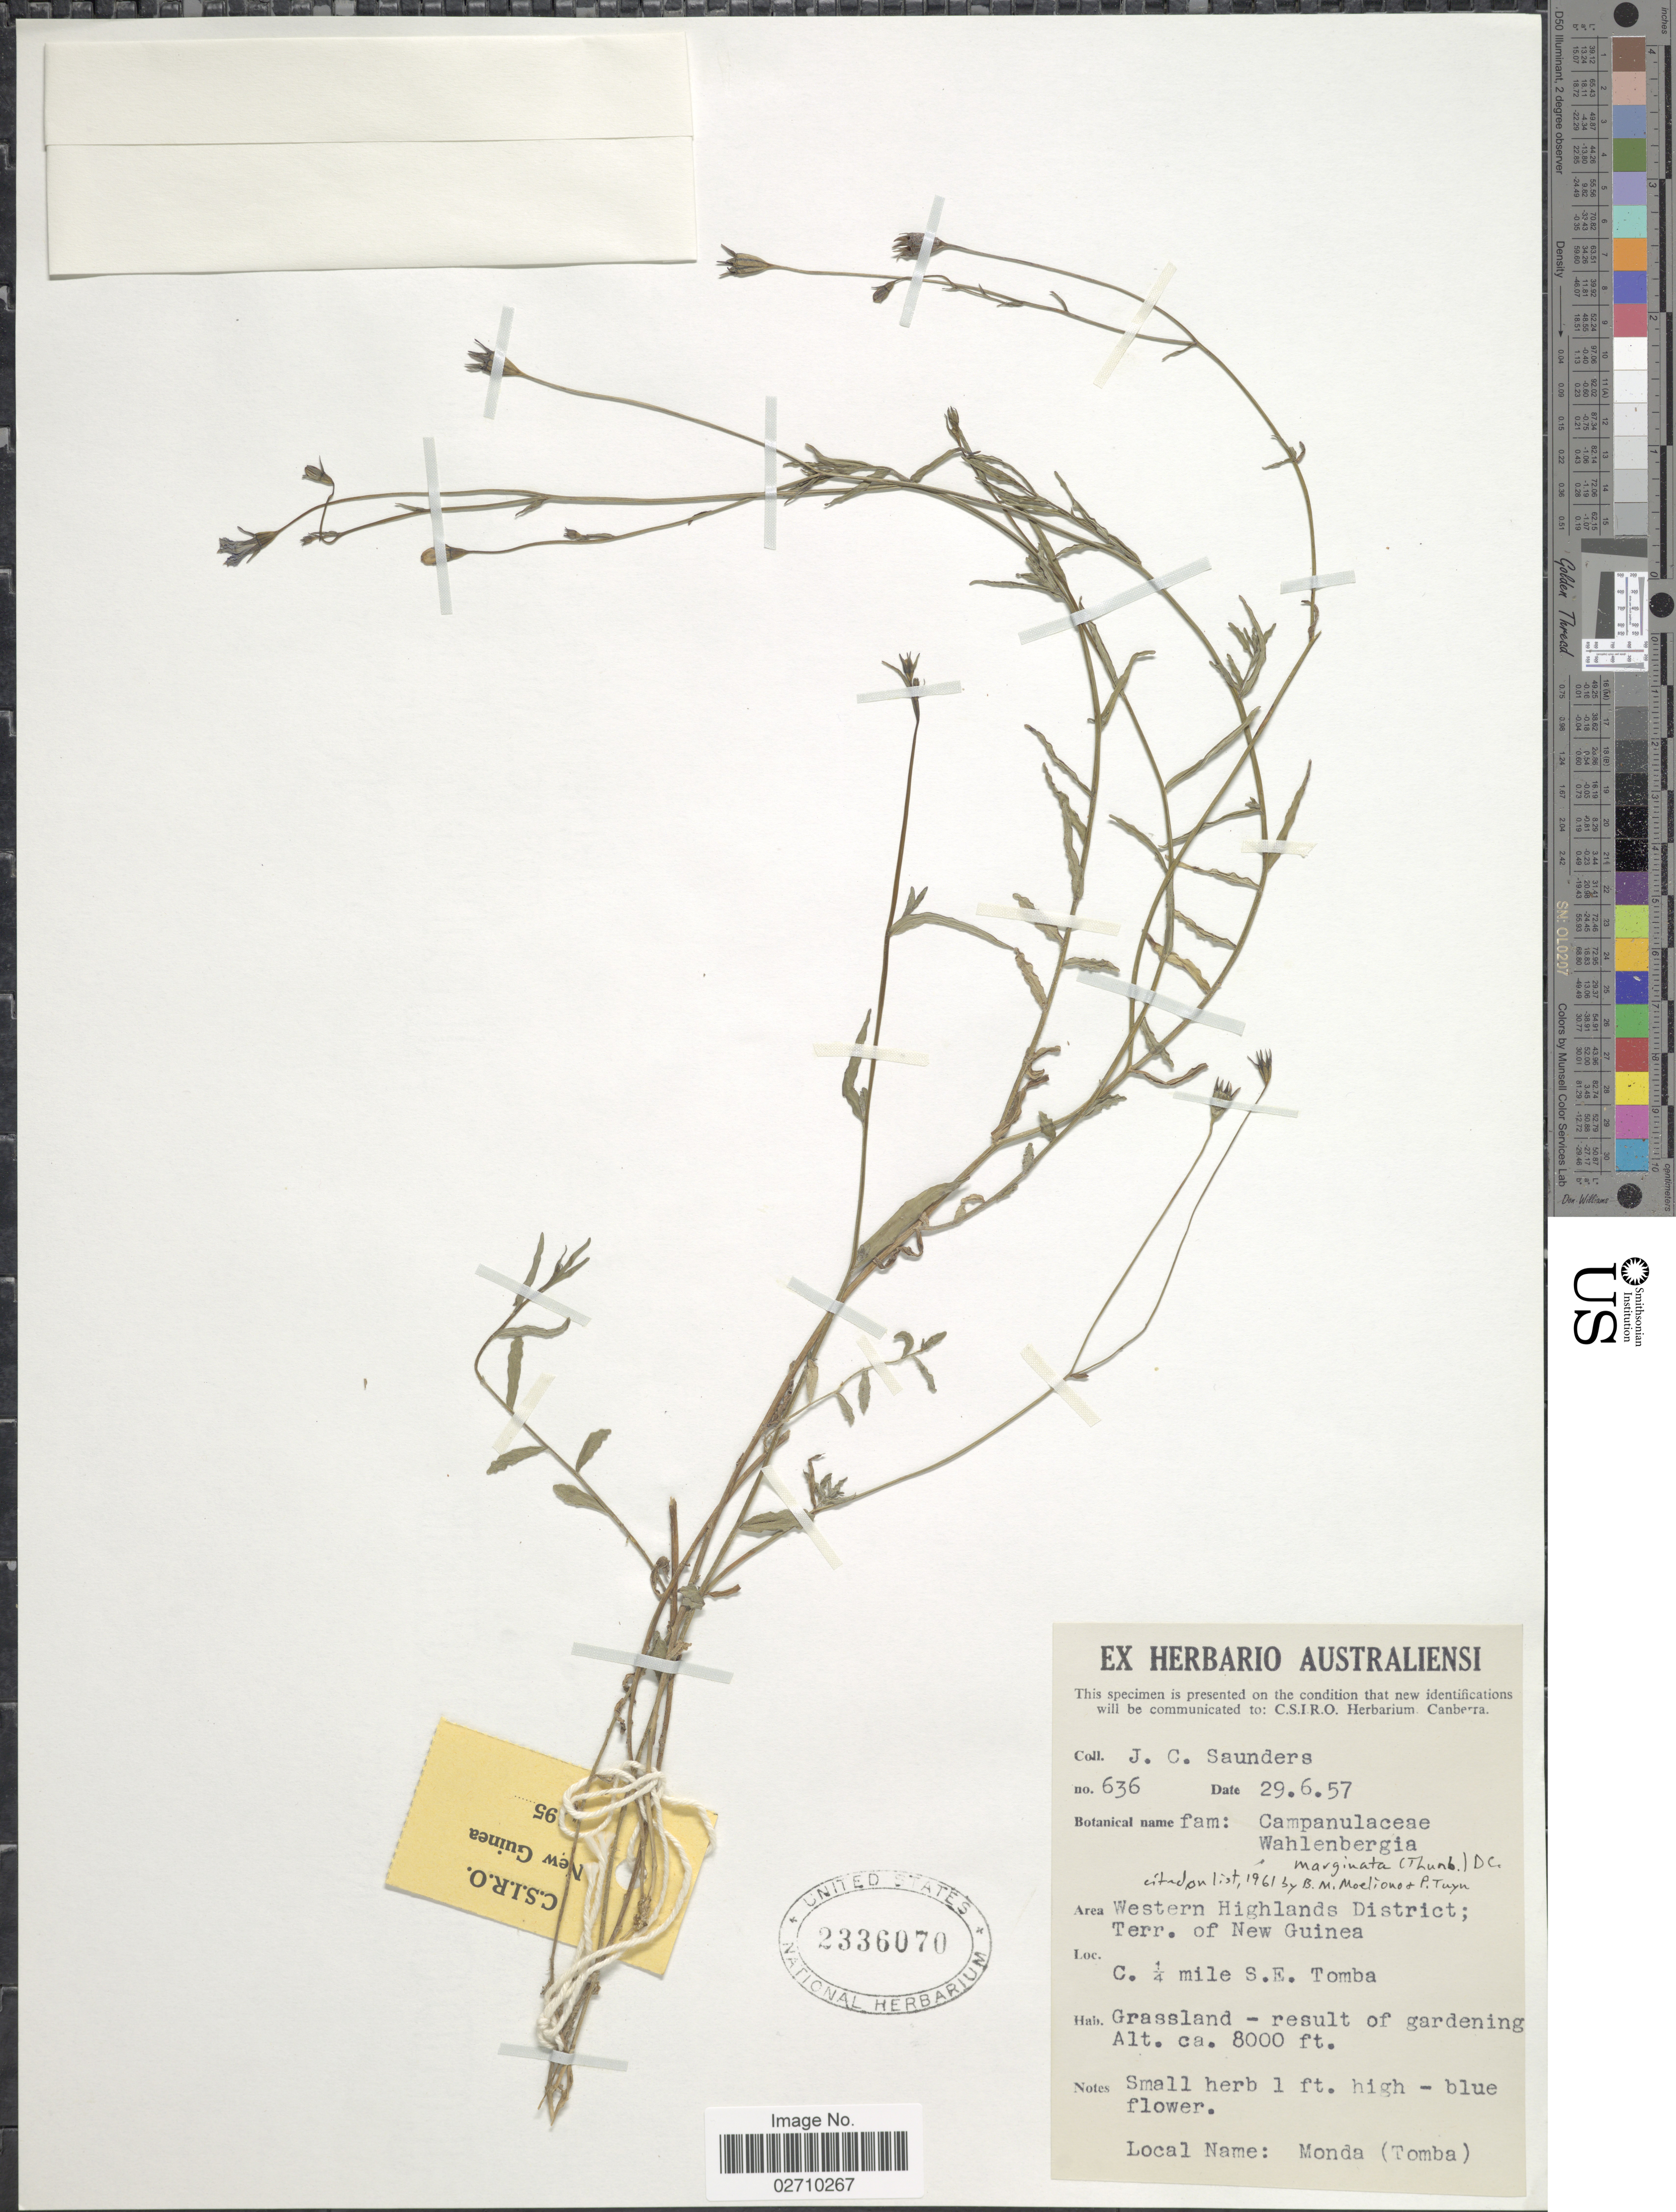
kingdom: Plantae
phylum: Tracheophyta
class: Magnoliopsida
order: Asterales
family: Campanulaceae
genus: Wahlenbergia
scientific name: Wahlenbergia marginata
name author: (Thunb.) A. DC.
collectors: J. C. Saunders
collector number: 636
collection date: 1957-06-29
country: Papua New Guinea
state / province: Western Highlands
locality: Western Highlands District; Terr. of New Guinea. C. 1/4 mile S.E. Tomba.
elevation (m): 2438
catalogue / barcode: US 2336070